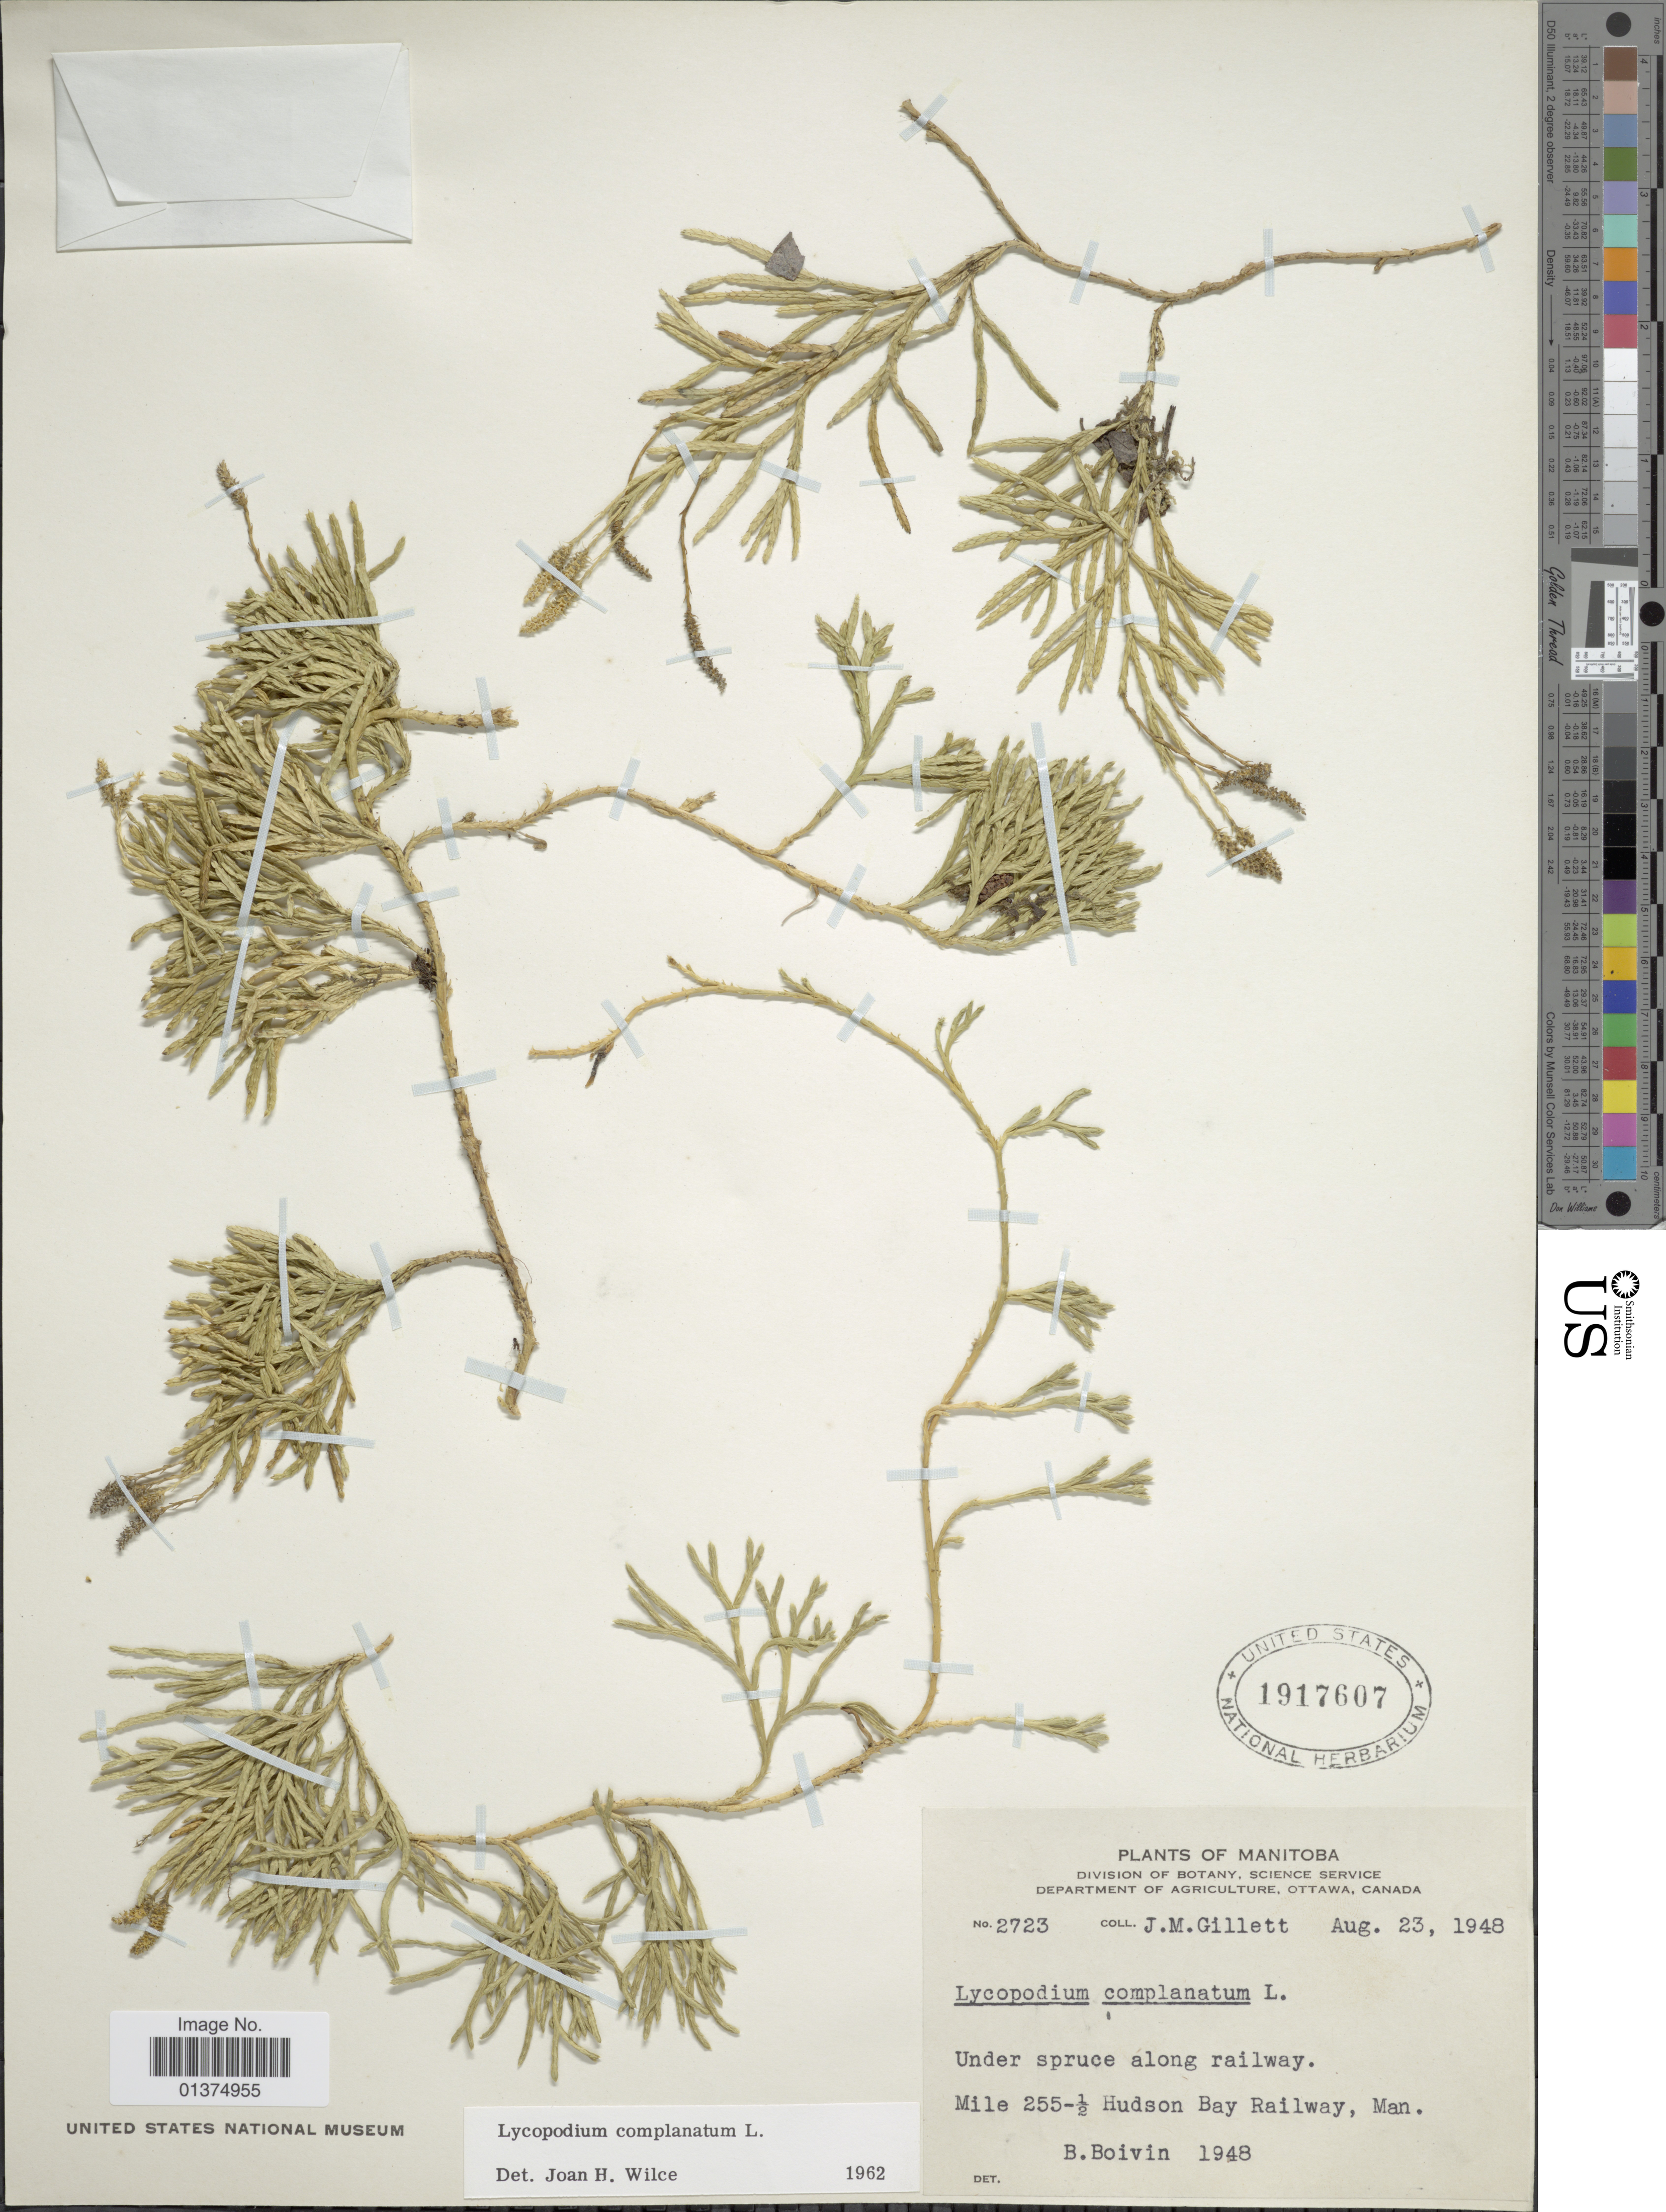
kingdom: Plantae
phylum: Tracheophyta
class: Lycopodiopsida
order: Lycopodiales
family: Lycopodiaceae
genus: Diphasiastrum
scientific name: Diphasiastrum complanatum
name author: (L.) Holub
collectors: J. M. Gillett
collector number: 2723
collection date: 1948-08-23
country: Canada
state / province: Manitoba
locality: Mile 225-½ Hudson Bay Railway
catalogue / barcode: US 1917607